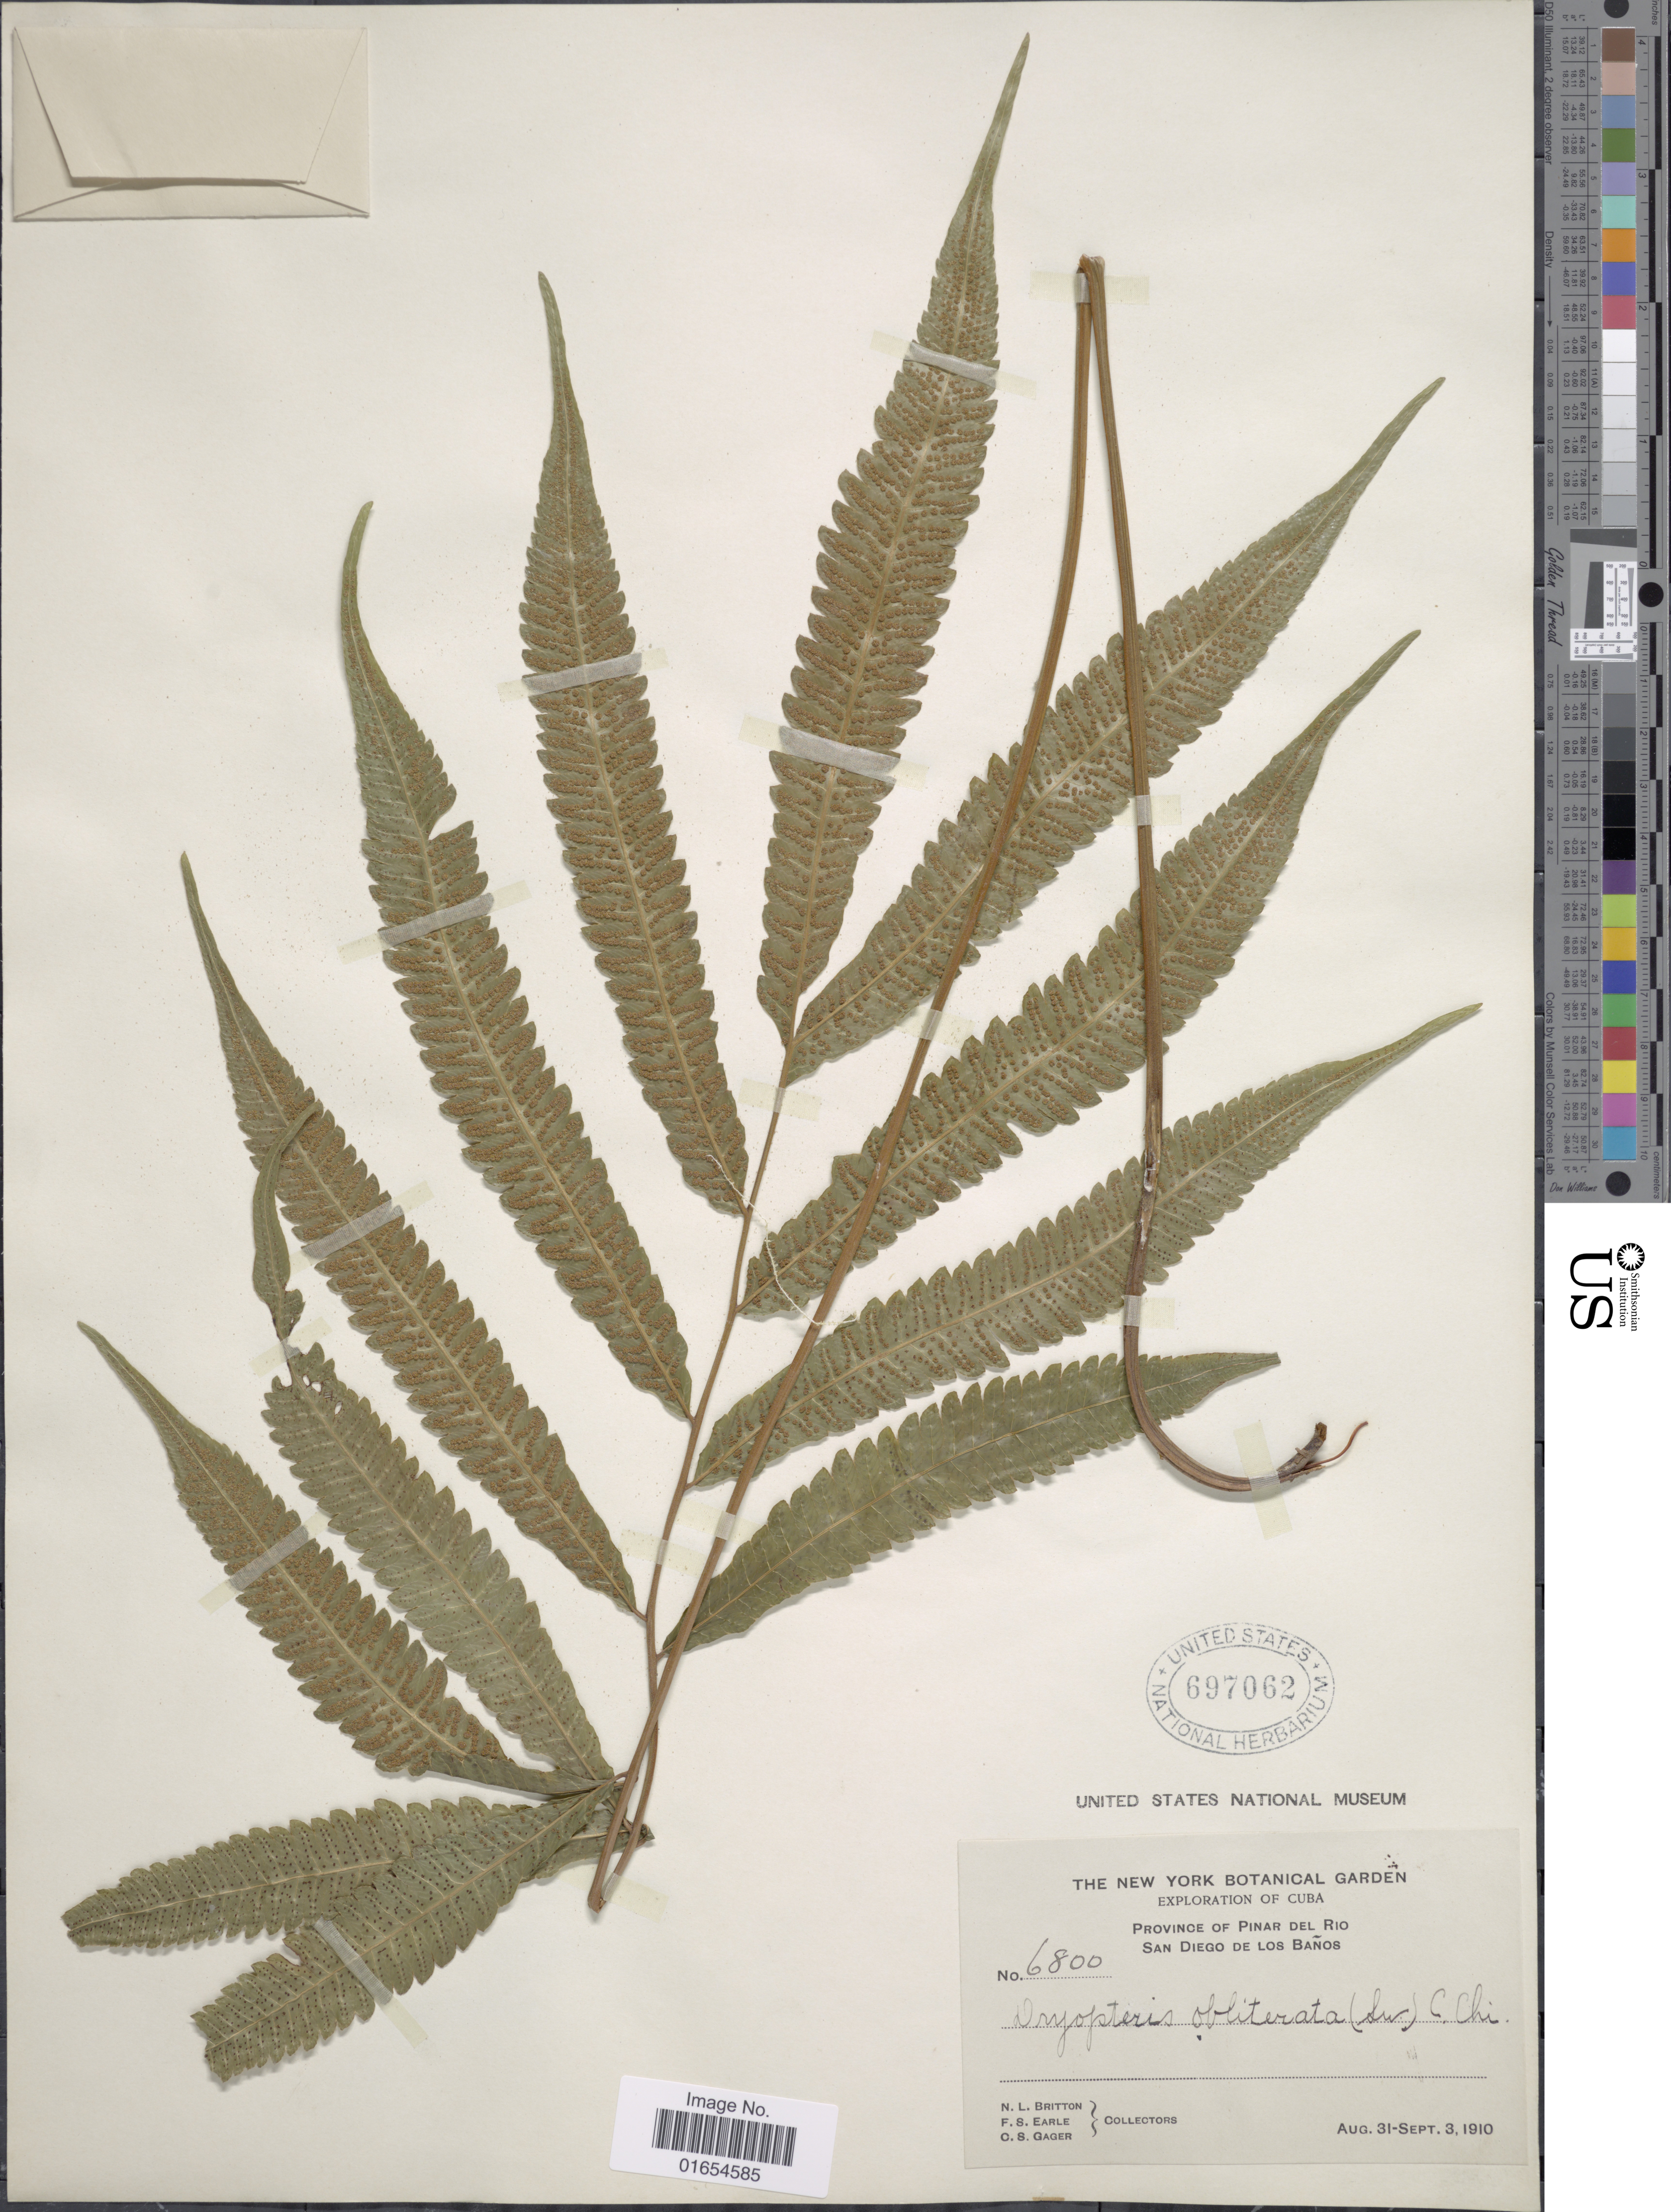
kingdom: Plantae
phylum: Tracheophyta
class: Polypodiopsida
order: Polypodiales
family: Thelypteridaceae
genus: Goniopteris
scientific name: Goniopteris obliterata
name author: (Sw.) C. Presl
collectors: N. Britton, F. S. Earle & C. Gager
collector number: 6800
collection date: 1910-08-31/1910-09-03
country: Cuba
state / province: Pinar del Río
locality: San Diego de Los Banos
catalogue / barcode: US 697062